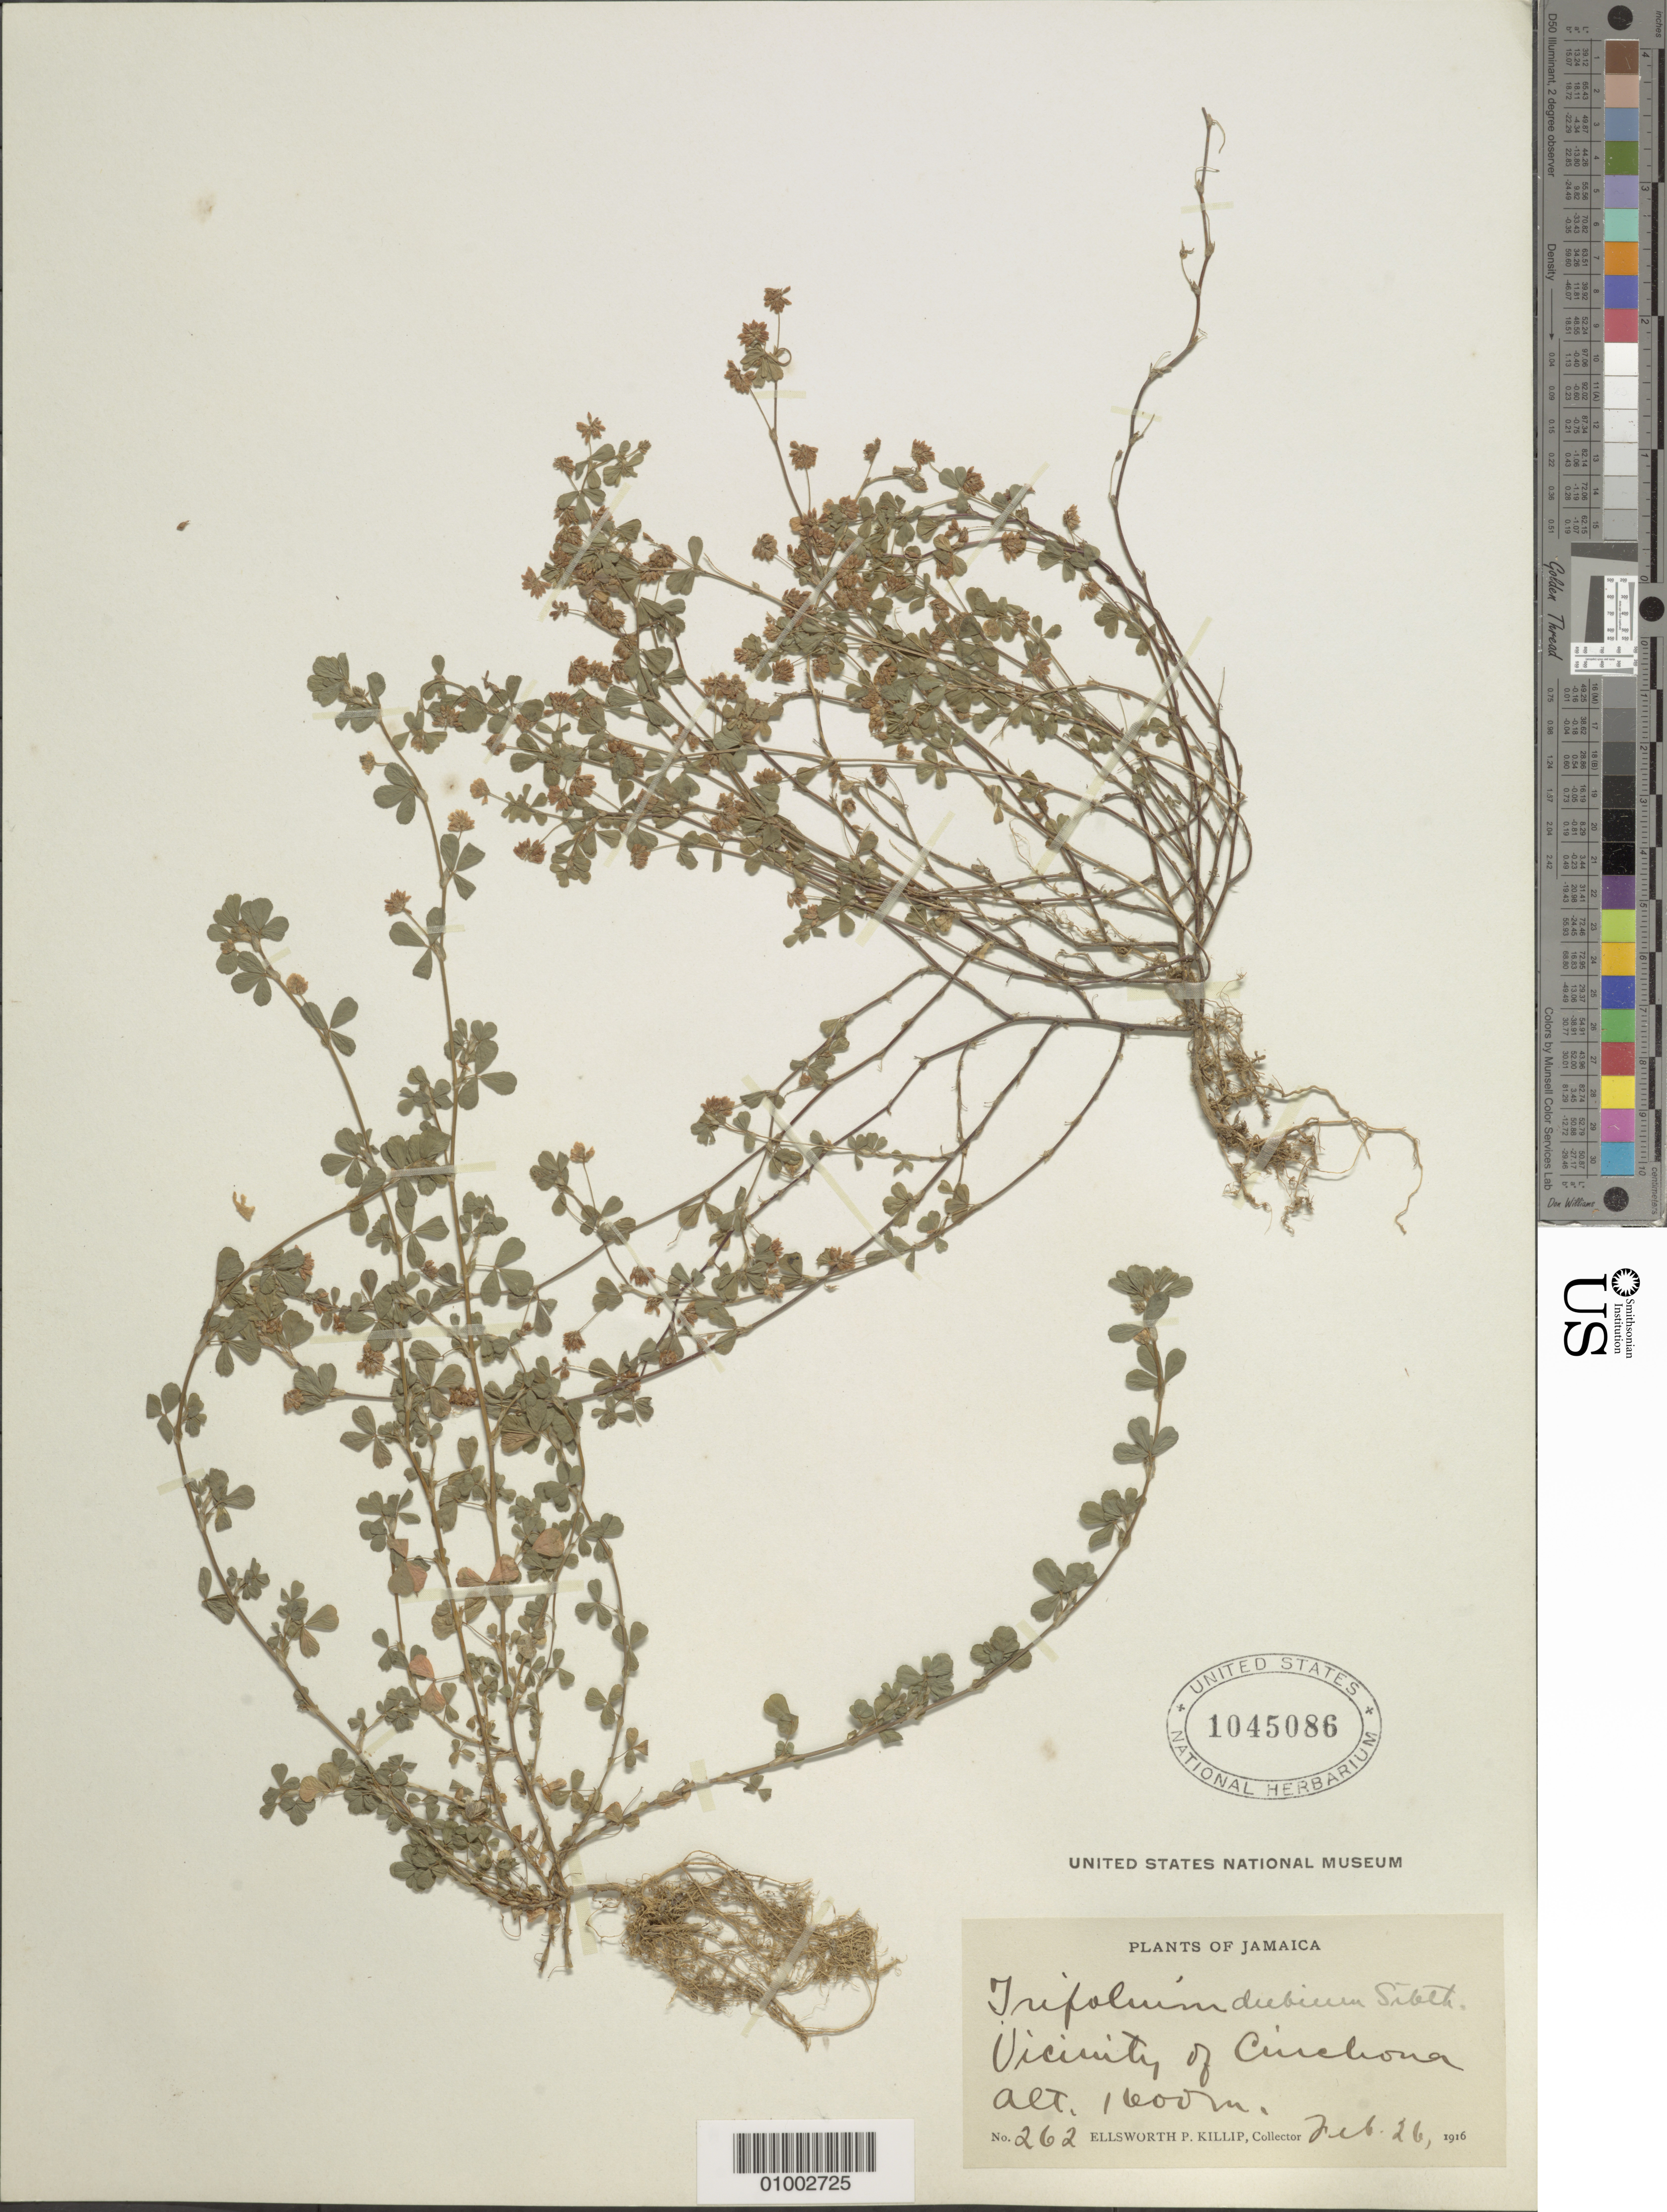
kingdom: Plantae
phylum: Tracheophyta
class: Magnoliopsida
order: Fabales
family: Fabaceae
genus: Trifolium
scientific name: Trifolium dubium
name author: Sibth.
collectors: E. P. Killip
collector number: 262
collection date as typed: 26 Feb 1916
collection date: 1916-02-26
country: Jamaica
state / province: Saint Andrew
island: Jamaica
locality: Vicinity of Ciereleona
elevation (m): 1600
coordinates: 0 N, 0 E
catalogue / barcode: US 1045086